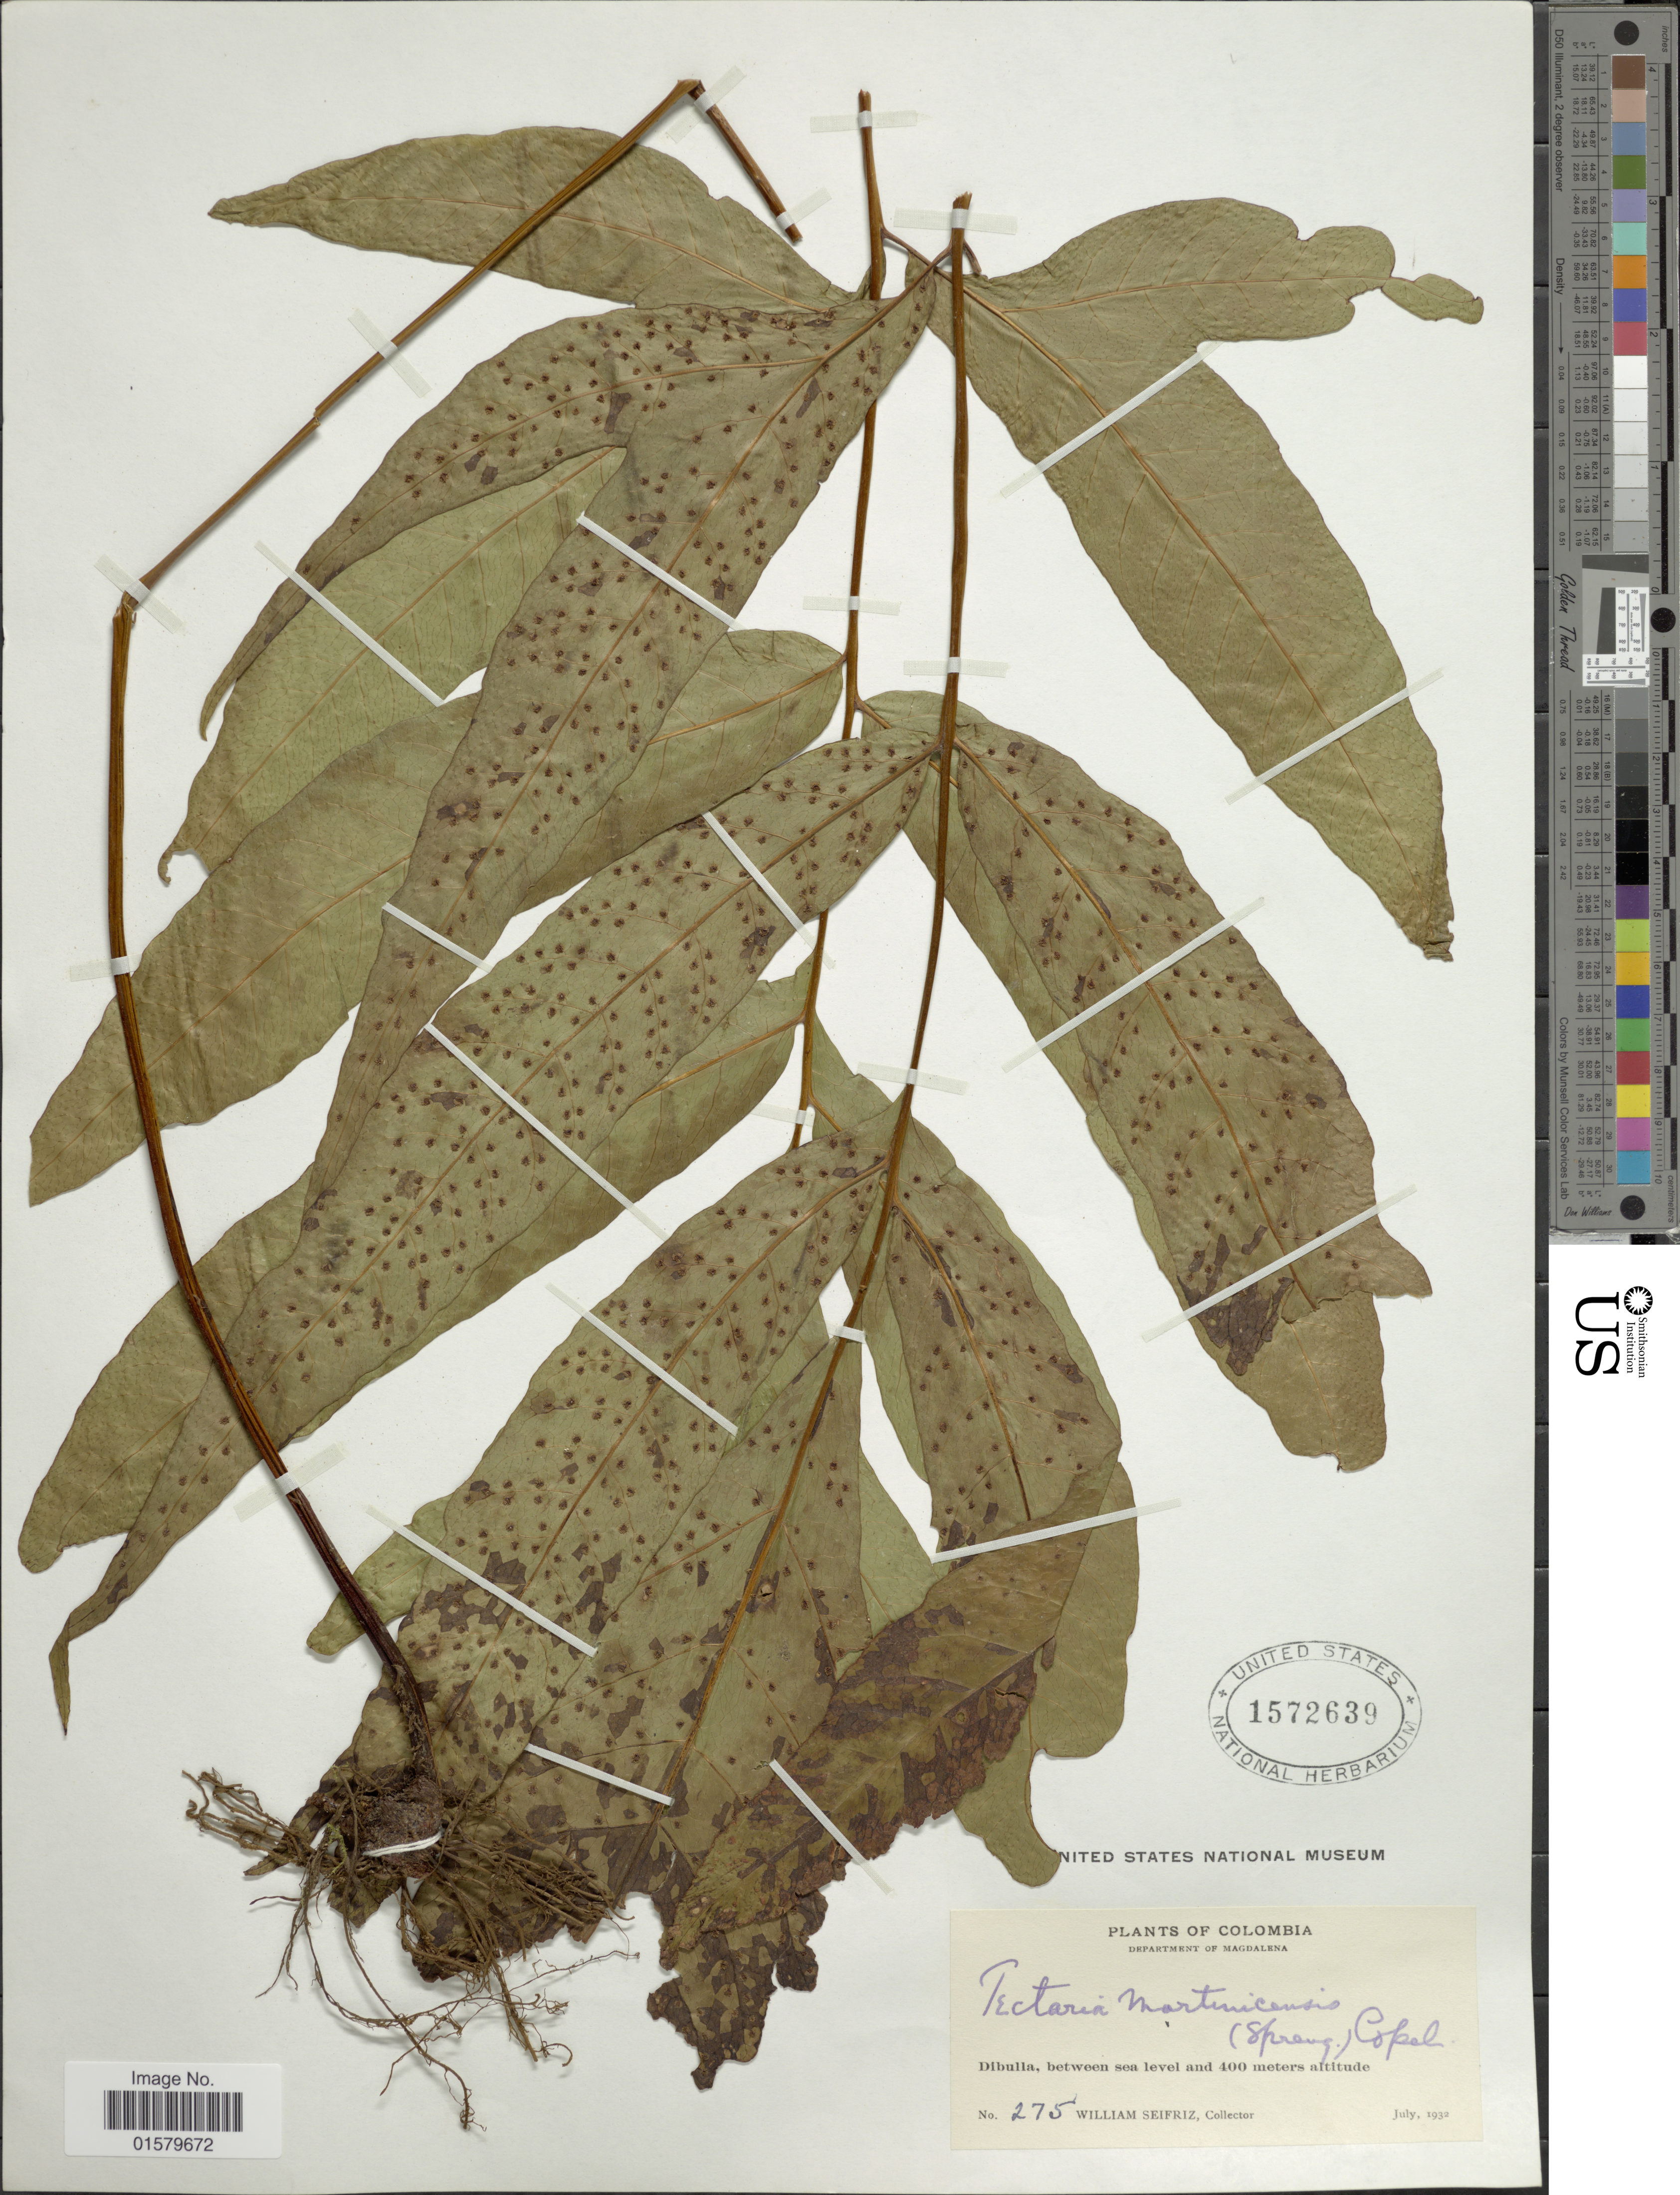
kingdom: Plantae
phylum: Tracheophyta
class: Polypodiopsida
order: Polypodiales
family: Tectariaceae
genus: Tectaria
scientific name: Tectaria incisa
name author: Cav.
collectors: W. Seifriz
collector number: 275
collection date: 1932-07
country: Colombia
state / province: Magdalena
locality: Dibulia, between sea level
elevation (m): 400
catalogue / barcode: US 1572639